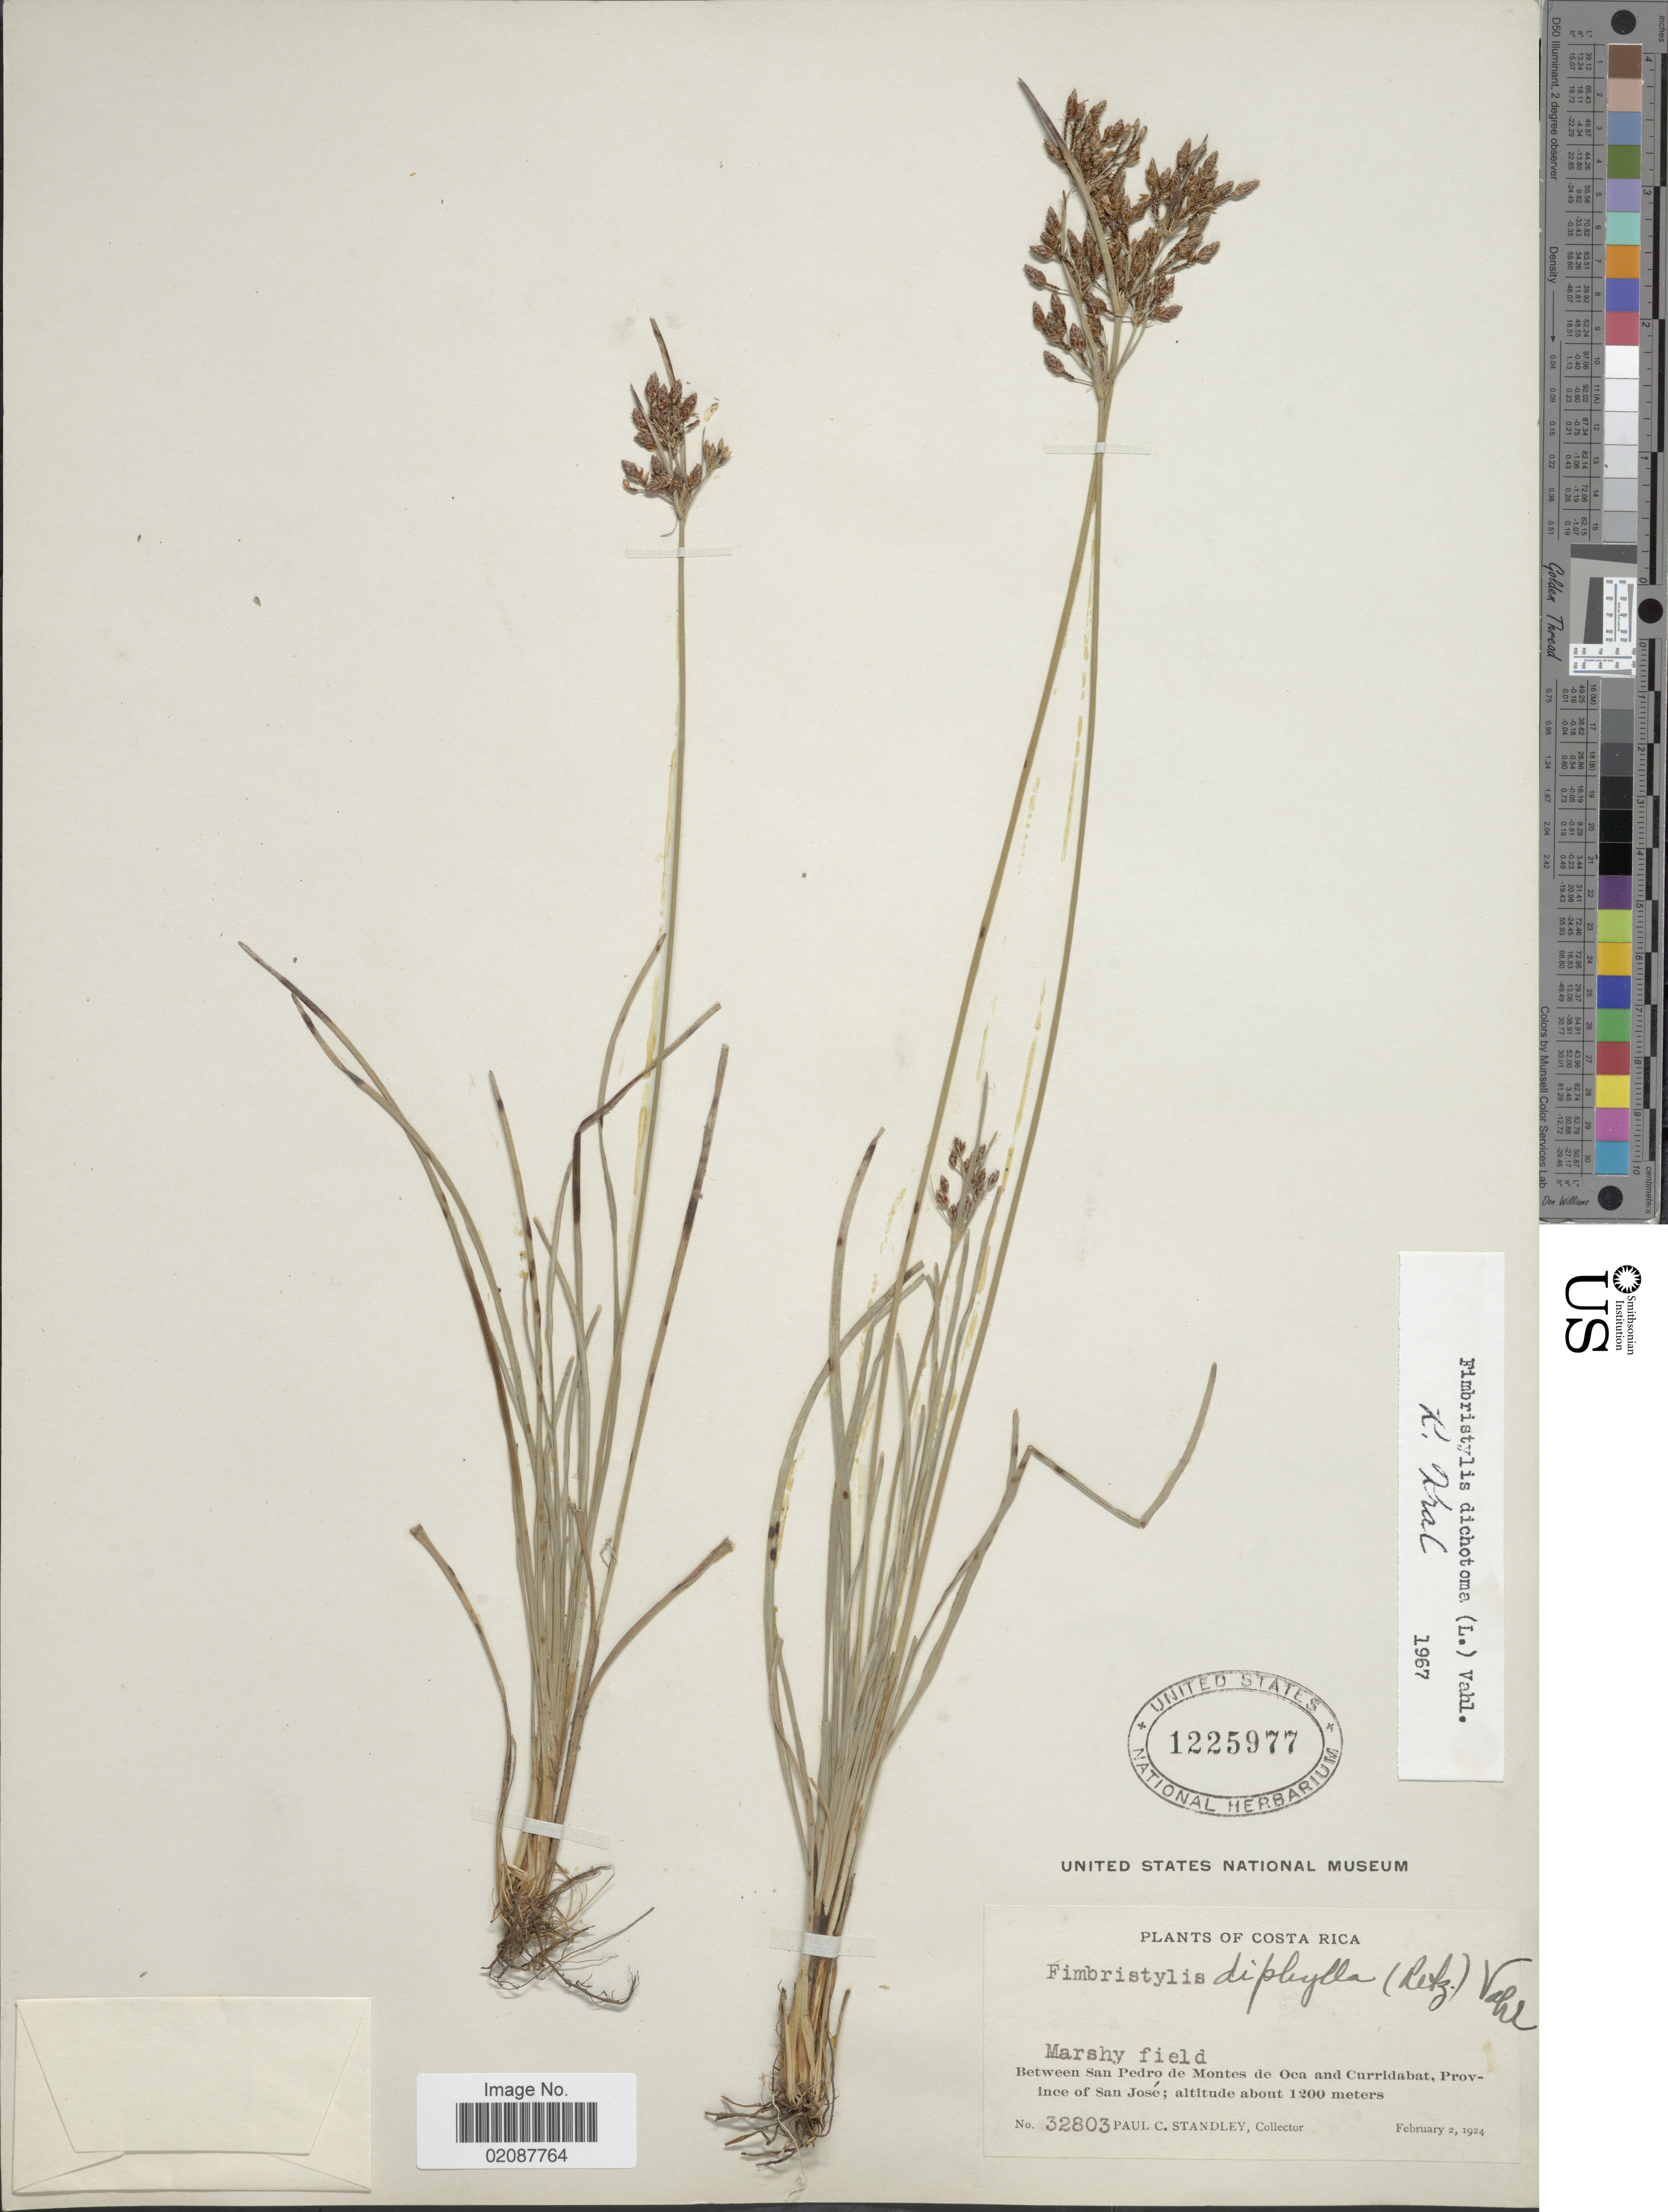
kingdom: Plantae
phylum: Tracheophyta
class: Liliopsida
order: Poales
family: Cyperaceae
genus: Fimbristylis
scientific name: Fimbristylis dichotoma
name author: (L.) Vahl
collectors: P. C. Standley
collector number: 32803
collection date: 1924-02-02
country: Costa Rica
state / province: San José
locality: Marshy field, between San Pedro de Montes de Oca and Curridabat.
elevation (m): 1200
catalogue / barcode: US 1225977